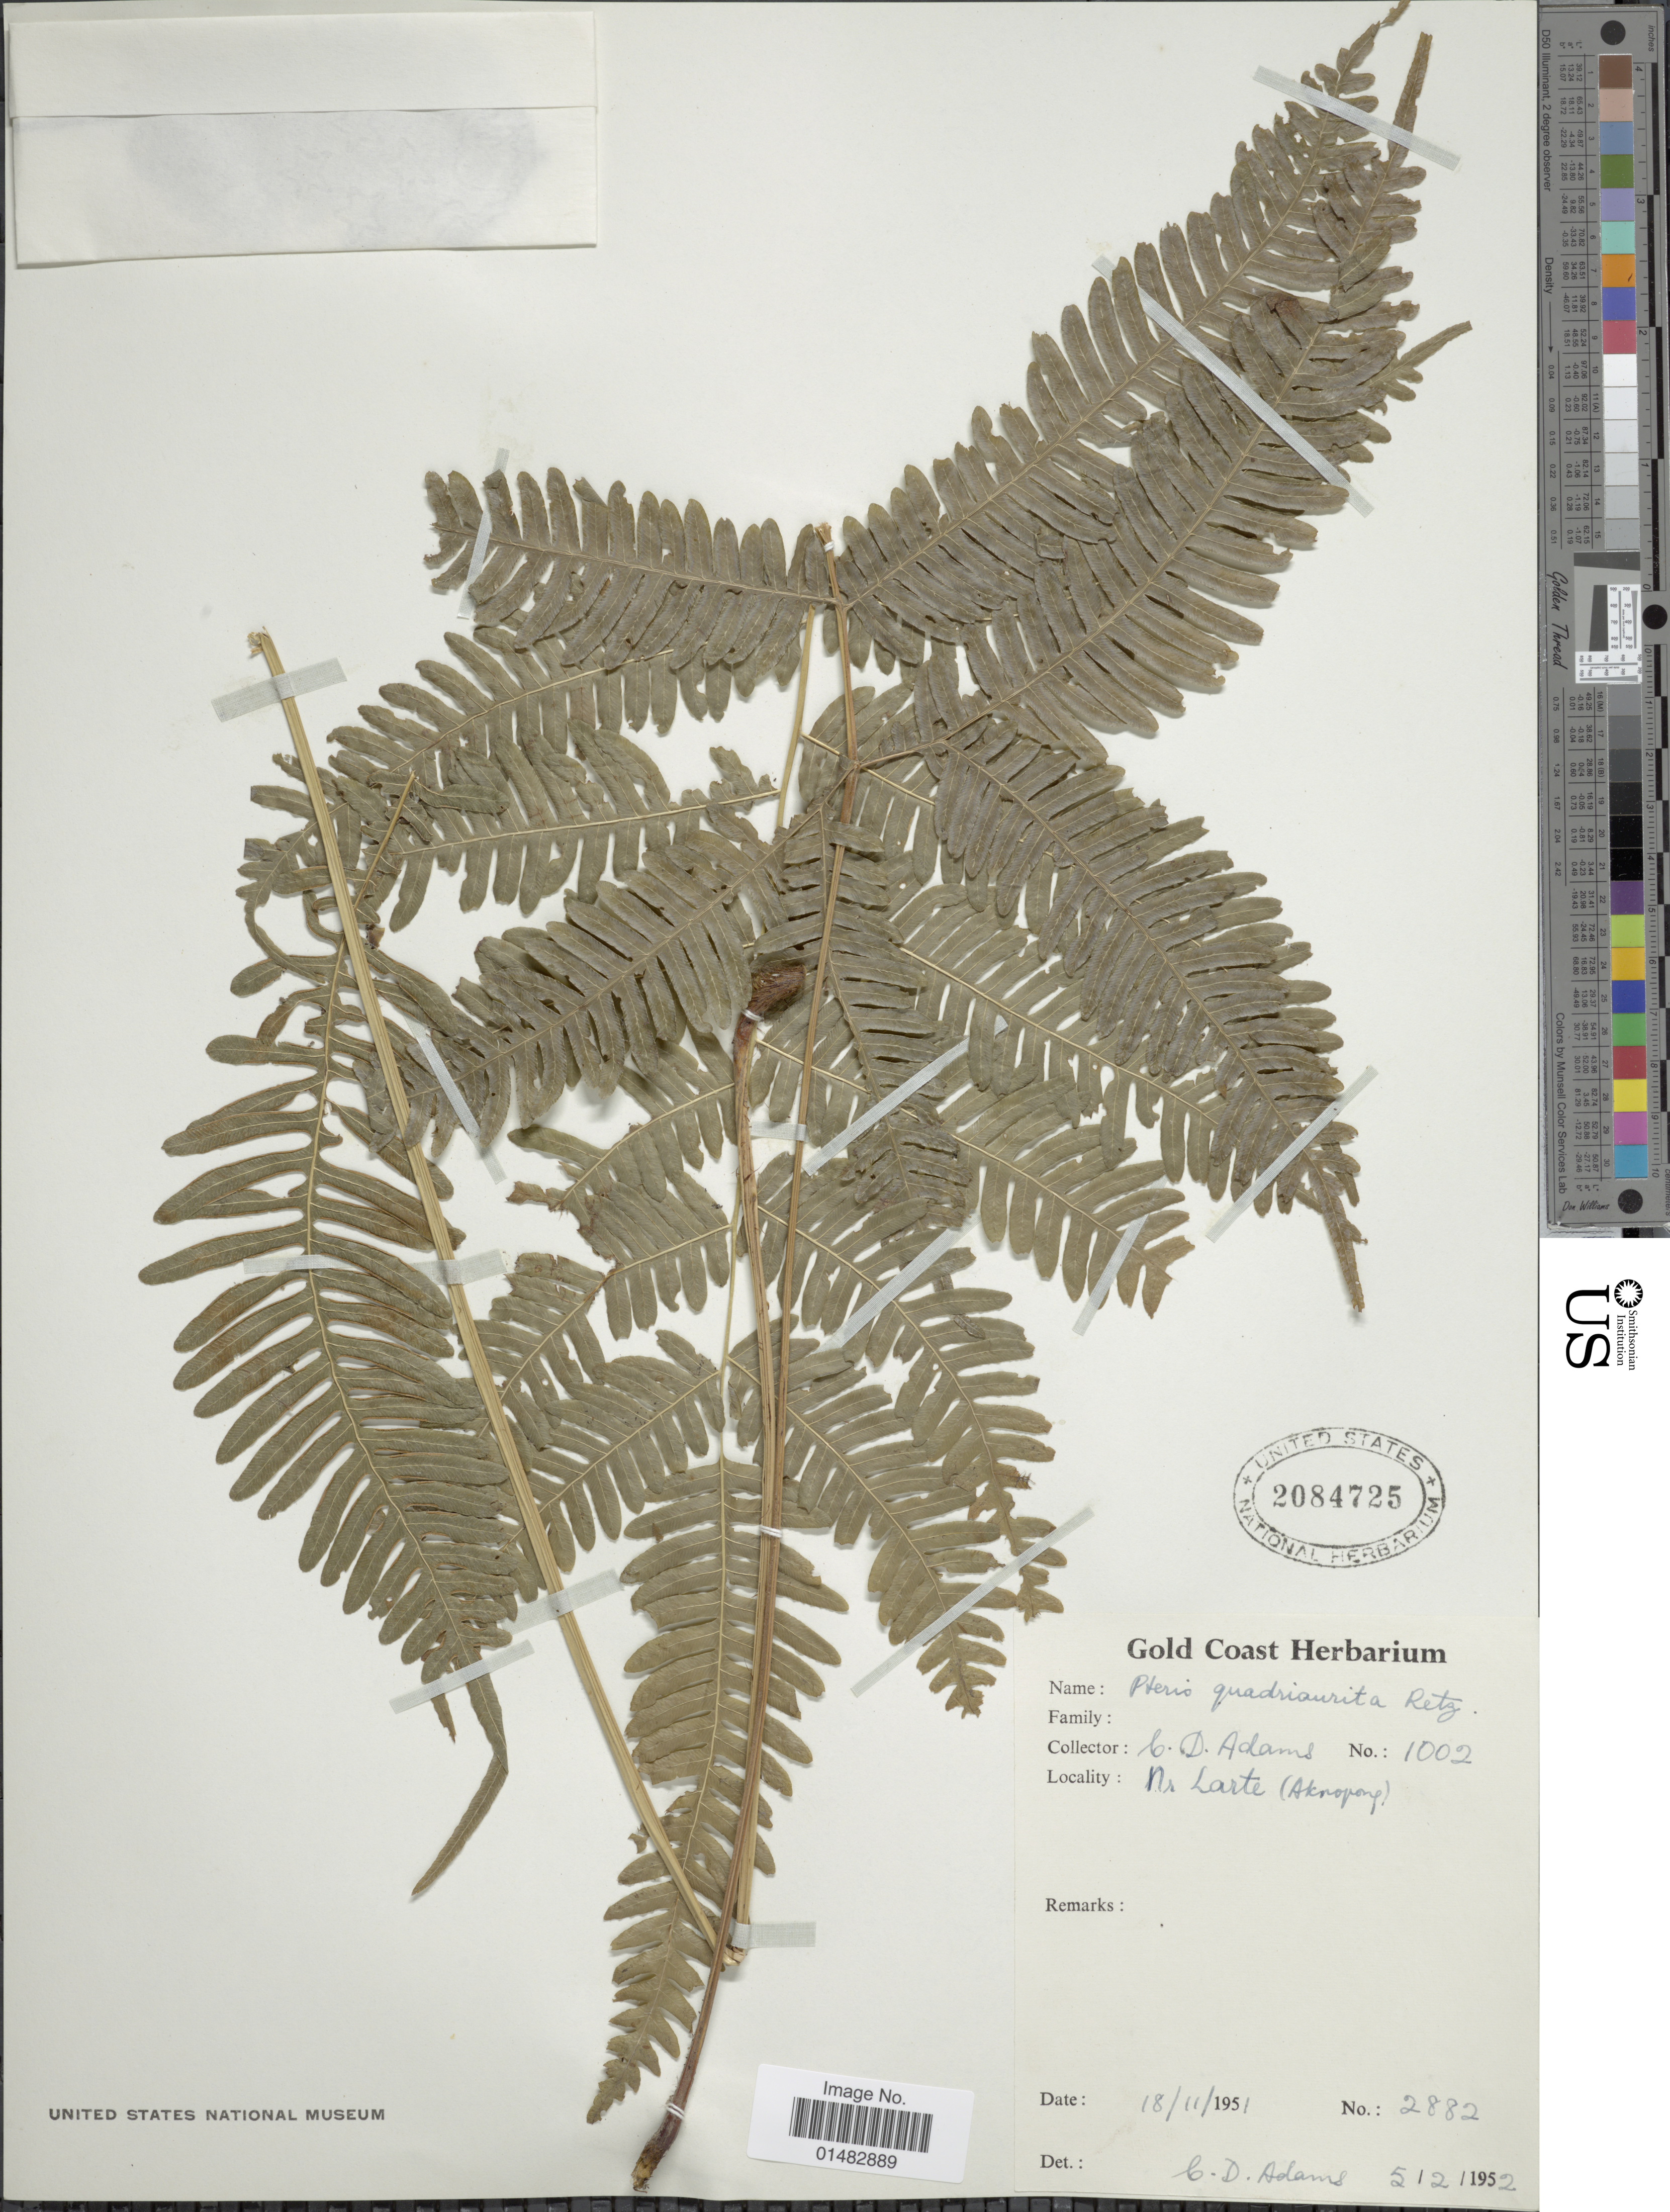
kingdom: Plantae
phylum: Tracheophyta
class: Polypodiopsida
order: Polypodiales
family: Pteridaceae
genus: Pteris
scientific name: Pteris quadriaurita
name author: Retz.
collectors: C. D. Adams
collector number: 1002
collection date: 1951-11-18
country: Ghana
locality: Gold Coast, Nr. Larte (Akropong).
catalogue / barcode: US 2084725